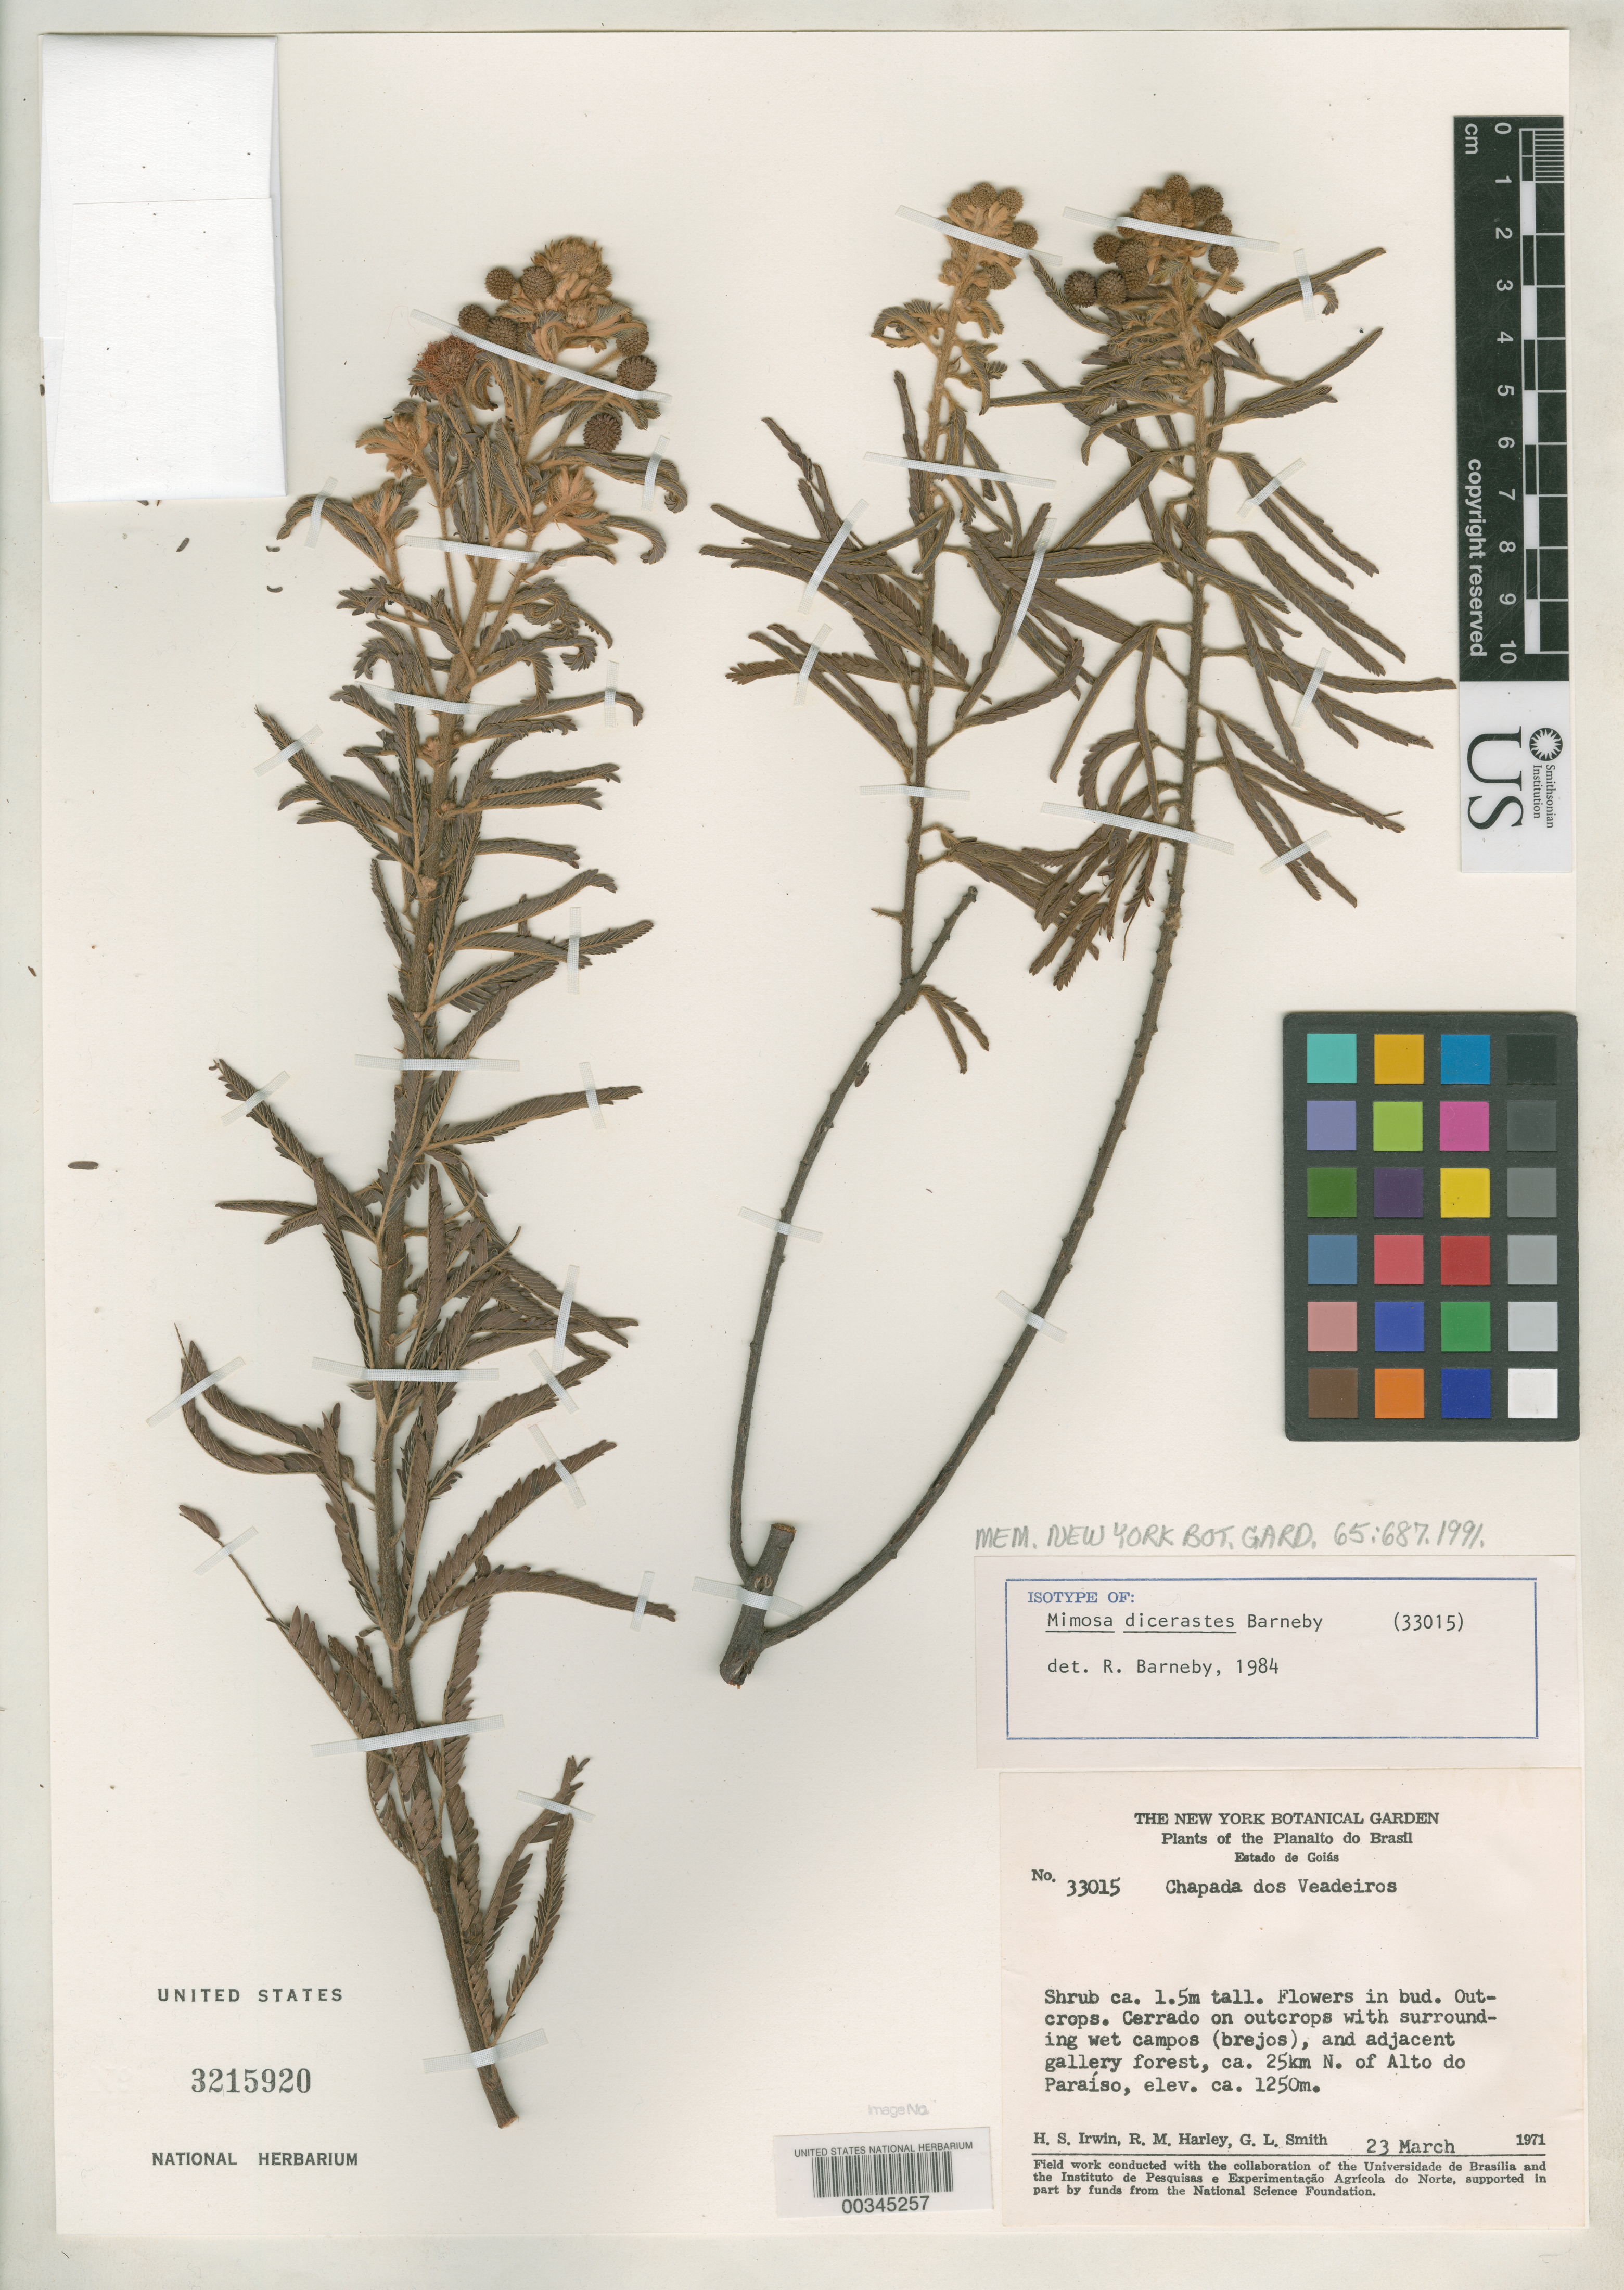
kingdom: Plantae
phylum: Tracheophyta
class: Magnoliopsida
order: Fabales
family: Fabaceae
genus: Mimosa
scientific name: Mimosa dicerastes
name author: Barneby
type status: Isotype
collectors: H. Irwin, R. M. Harley & G. L. Smith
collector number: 33015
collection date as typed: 23 Mar 1971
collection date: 1971-03-23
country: Brazil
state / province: Goiás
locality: Chapada de Veadeiros, ca. 25 km S of Alto do Paraiso.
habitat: Cerrado on outcrops with wet campos & adjacent gallery forest.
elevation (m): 1250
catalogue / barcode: US 3215920